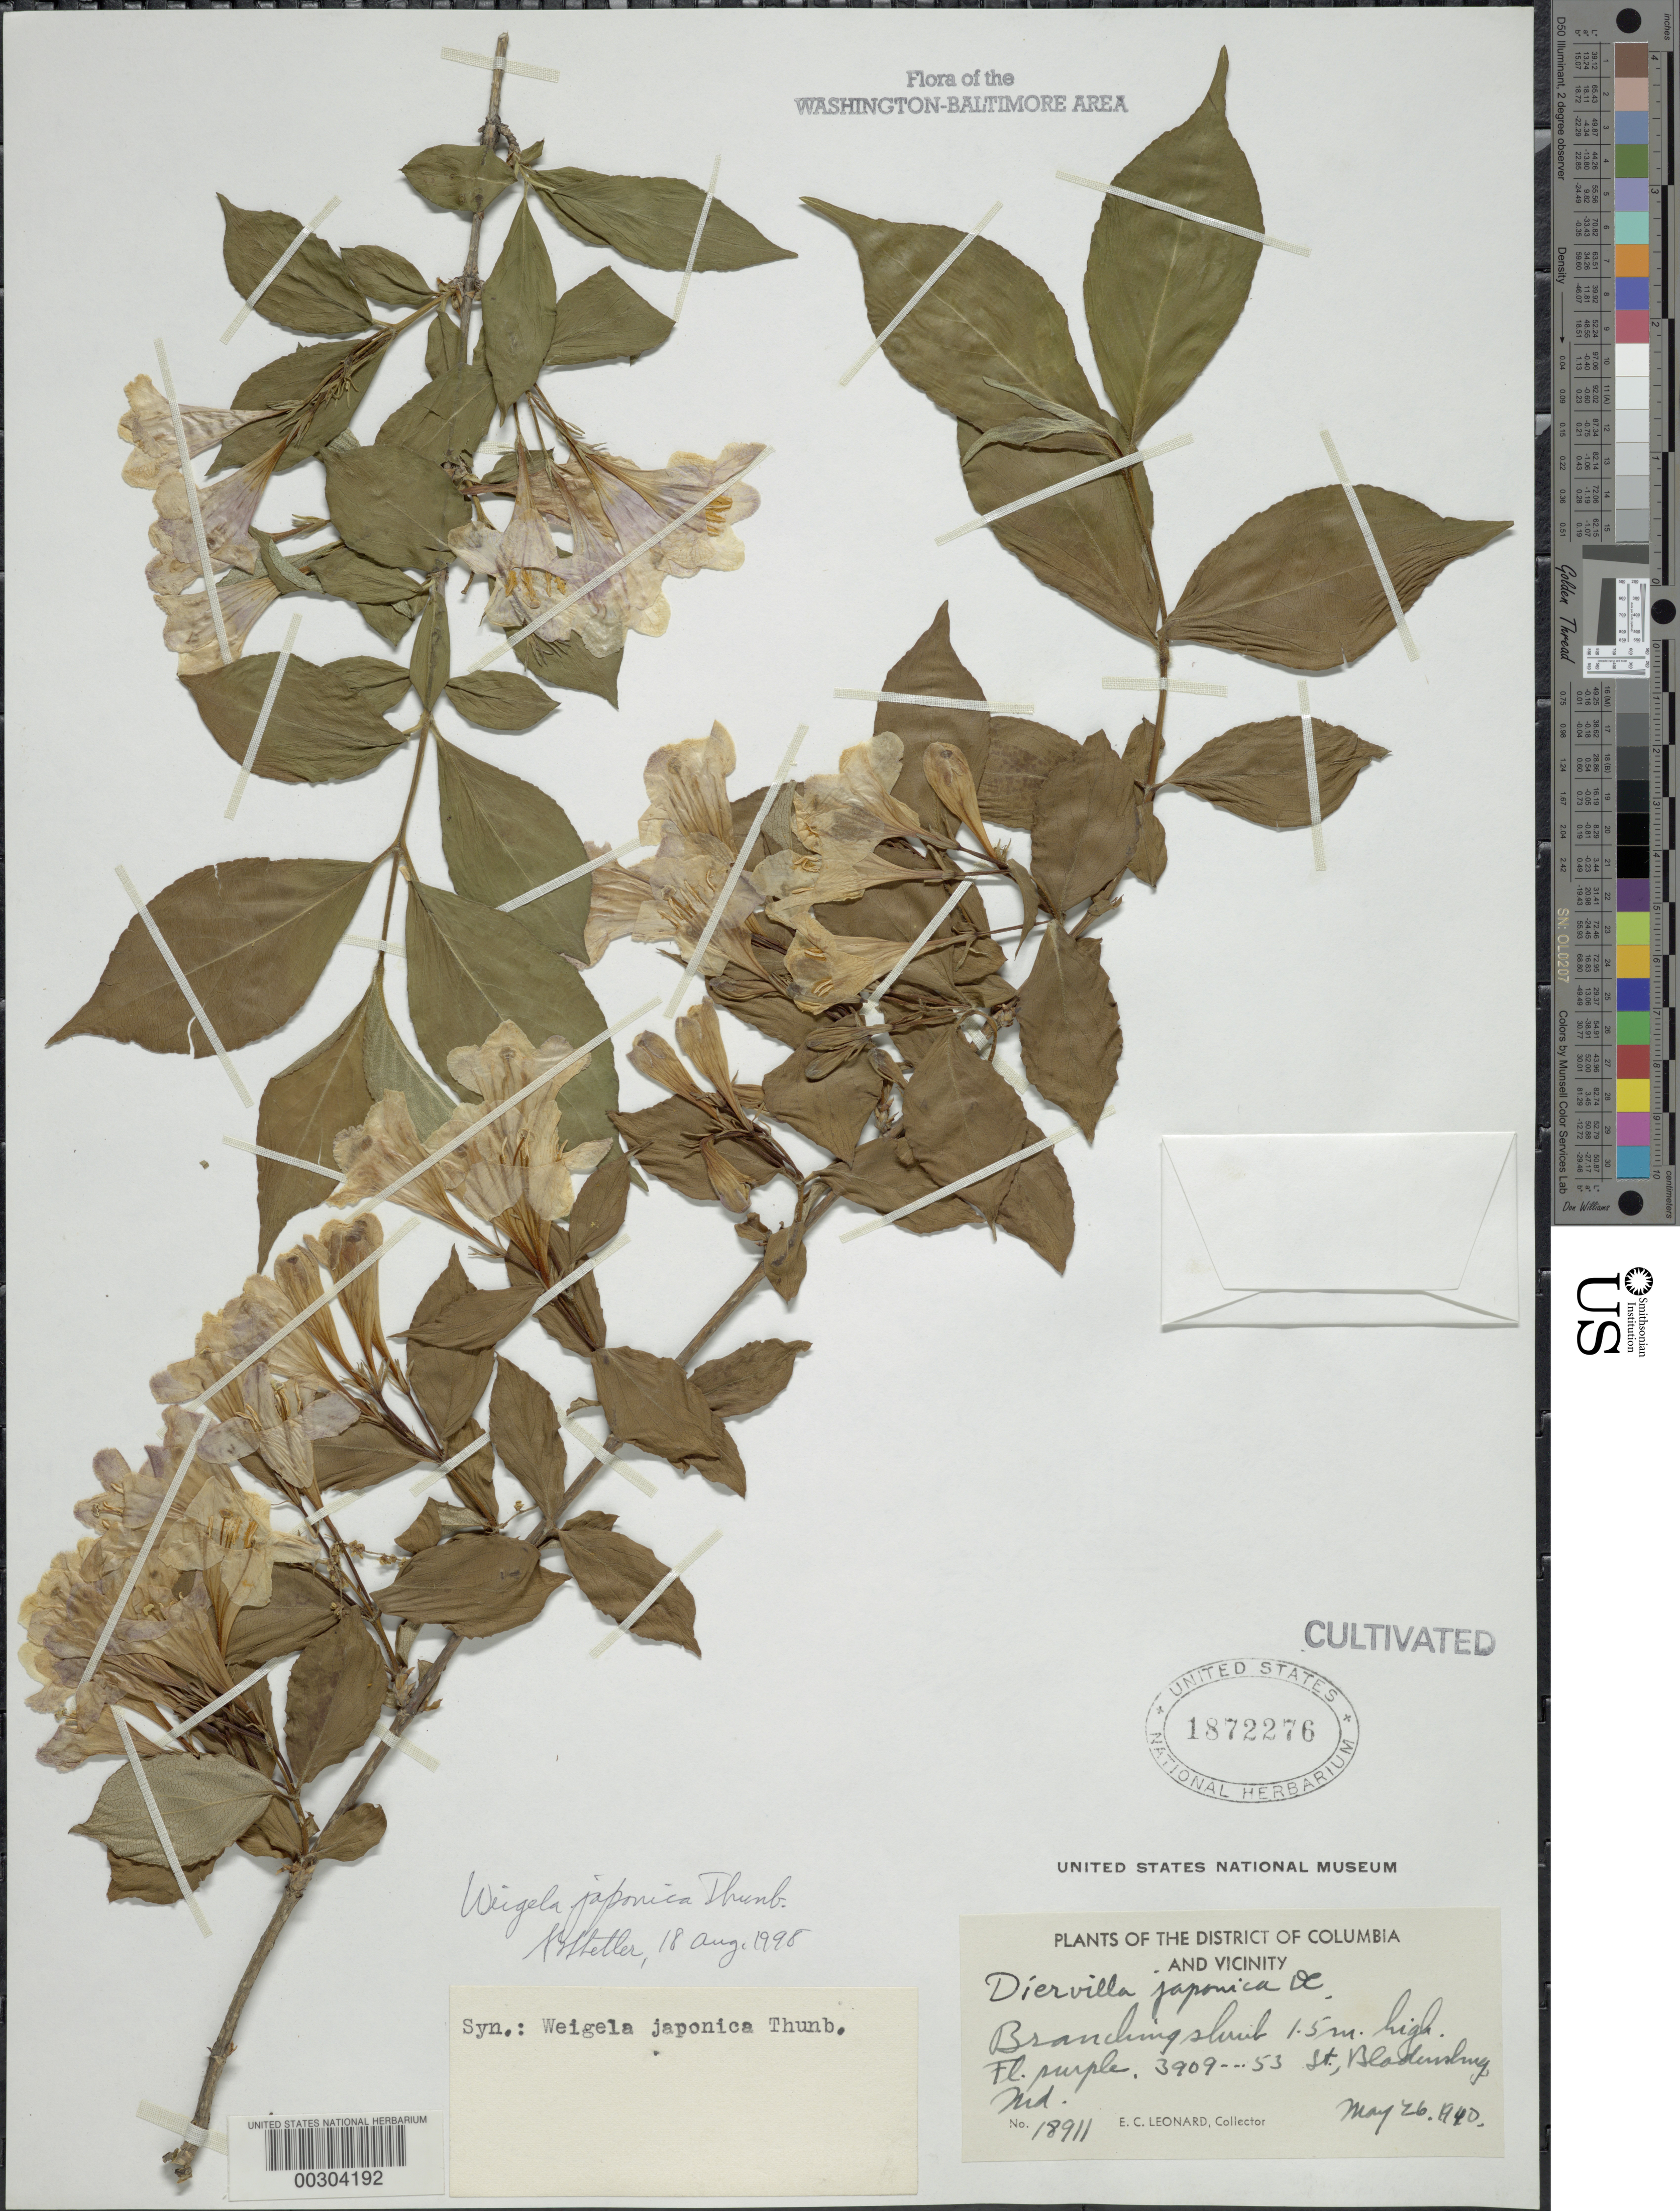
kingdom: Plantae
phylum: Tracheophyta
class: Magnoliopsida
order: Dipsacales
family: Caprifoliaceae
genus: Weigela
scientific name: Weigela japonica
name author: Thunb.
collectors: E. C. Leonard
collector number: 18911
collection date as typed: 26 May 1940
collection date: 1940-05-26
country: United States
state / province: Maryland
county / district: Prince George's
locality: Bladensburg, 3909 53 St, Aunt Kate Cannon's yard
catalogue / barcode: US 1872276